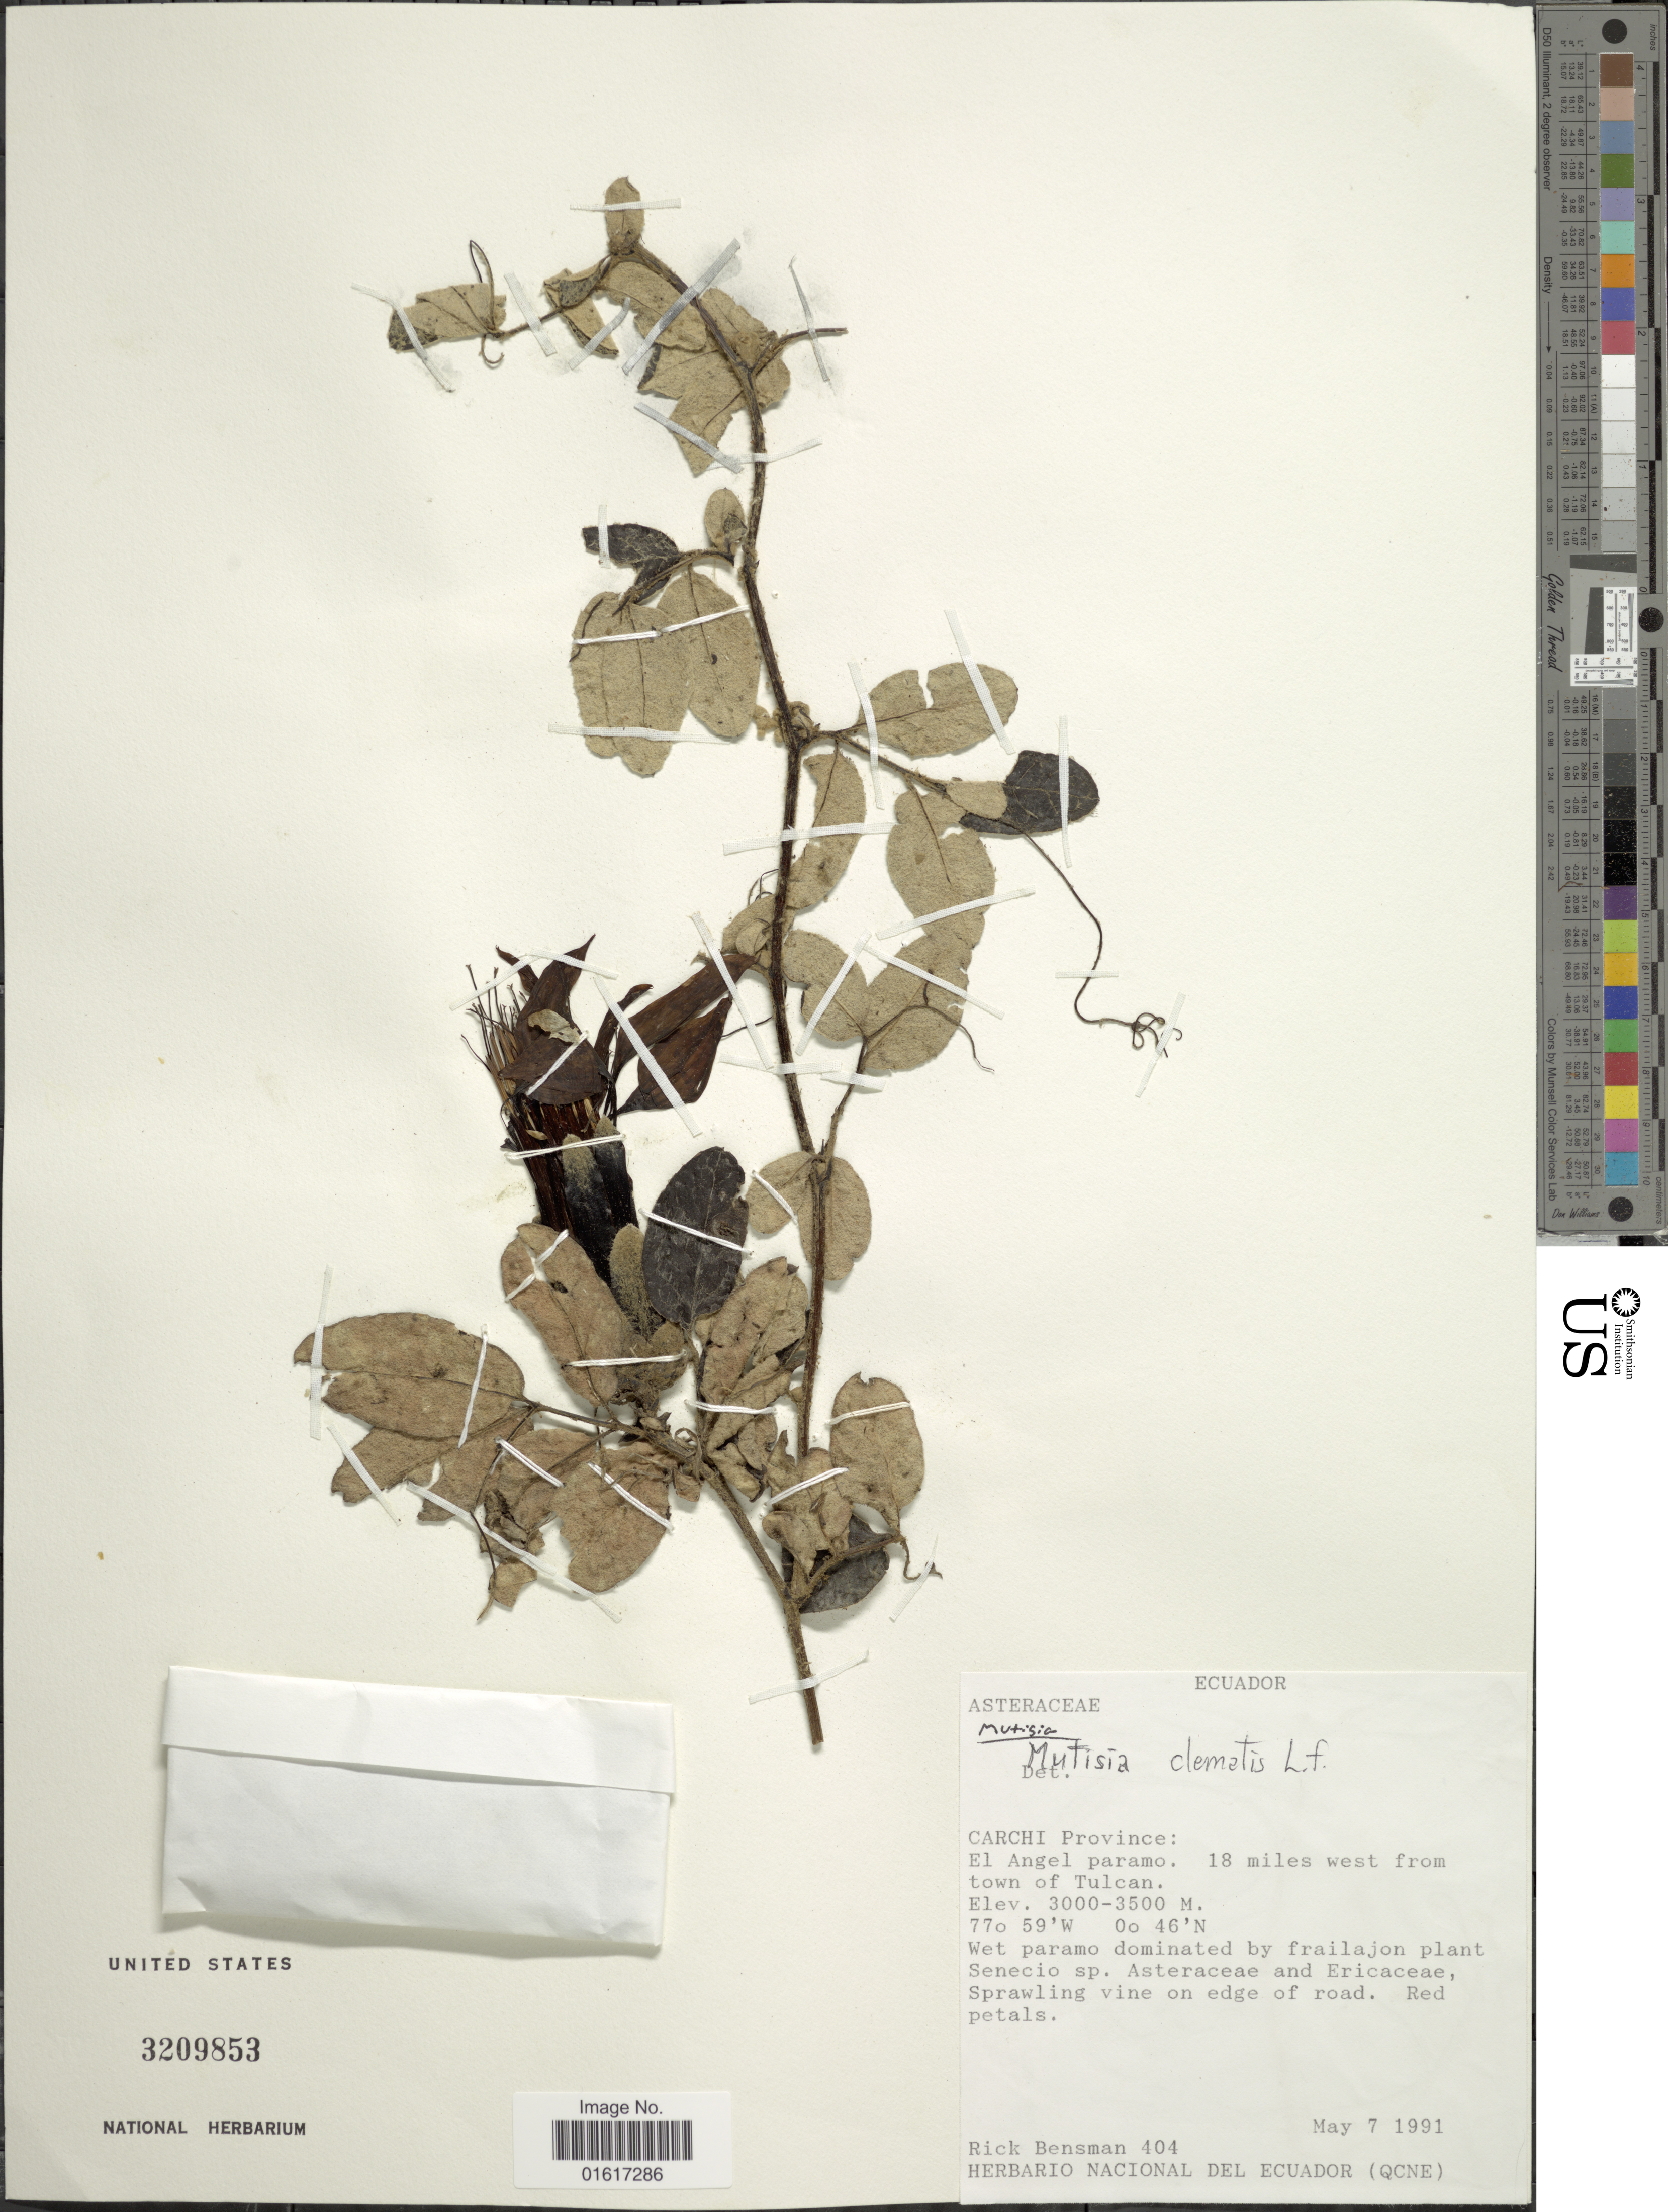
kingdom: Plantae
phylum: Tracheophyta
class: Magnoliopsida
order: Asterales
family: Asteraceae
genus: Mutisia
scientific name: Mutisia clematis var. clematis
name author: L. f.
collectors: R. Bensman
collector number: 404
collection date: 1991-05-07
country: Ecuador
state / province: Carchi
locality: El Angel paramo. 18 miles west from town of Tulcan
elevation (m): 3000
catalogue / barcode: US 3209853